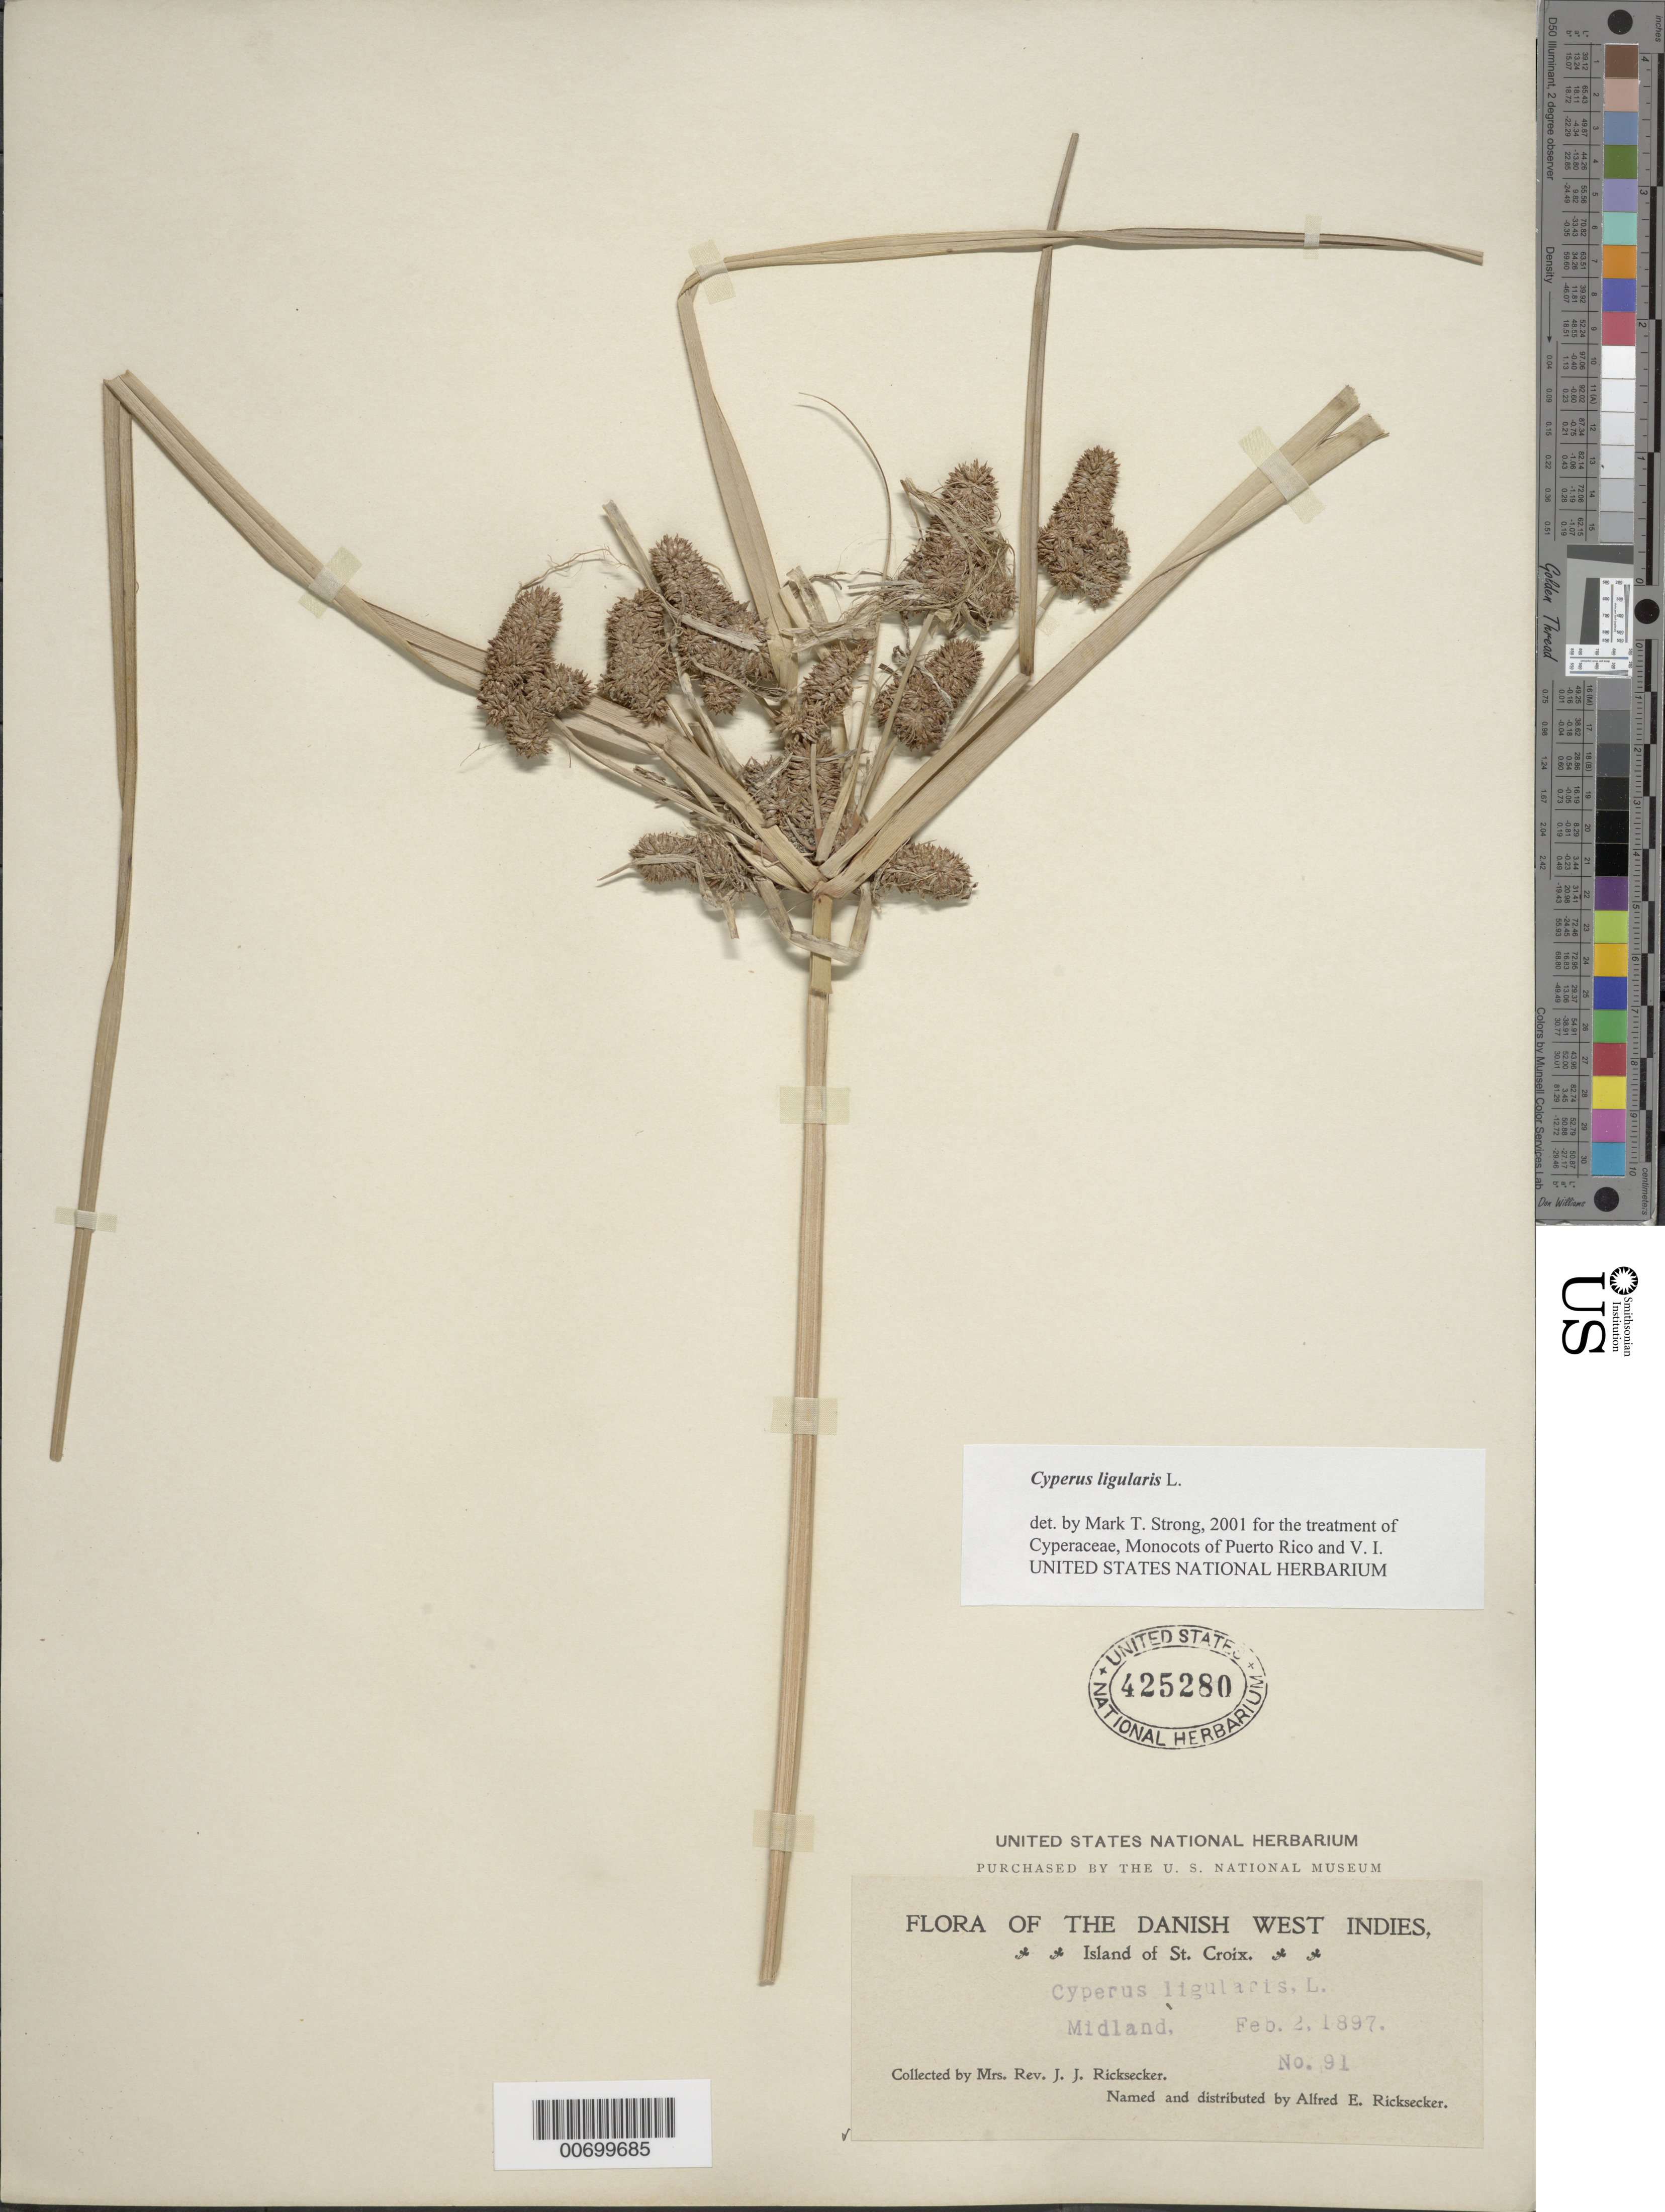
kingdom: Plantae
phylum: Tracheophyta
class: Liliopsida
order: Poales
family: Cyperaceae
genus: Cyperus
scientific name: Cyperus ligularis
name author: L.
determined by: Strong, M. T., (US), Smithsonian Institution - National Museum of Natural History (UNITED STATES)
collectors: L. A. Ricksecker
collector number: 91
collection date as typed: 02 Feb 1897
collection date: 1897-02-02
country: U.S. Virgin Islands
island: St. Croix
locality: St. Croix: Midland.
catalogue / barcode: US 425280